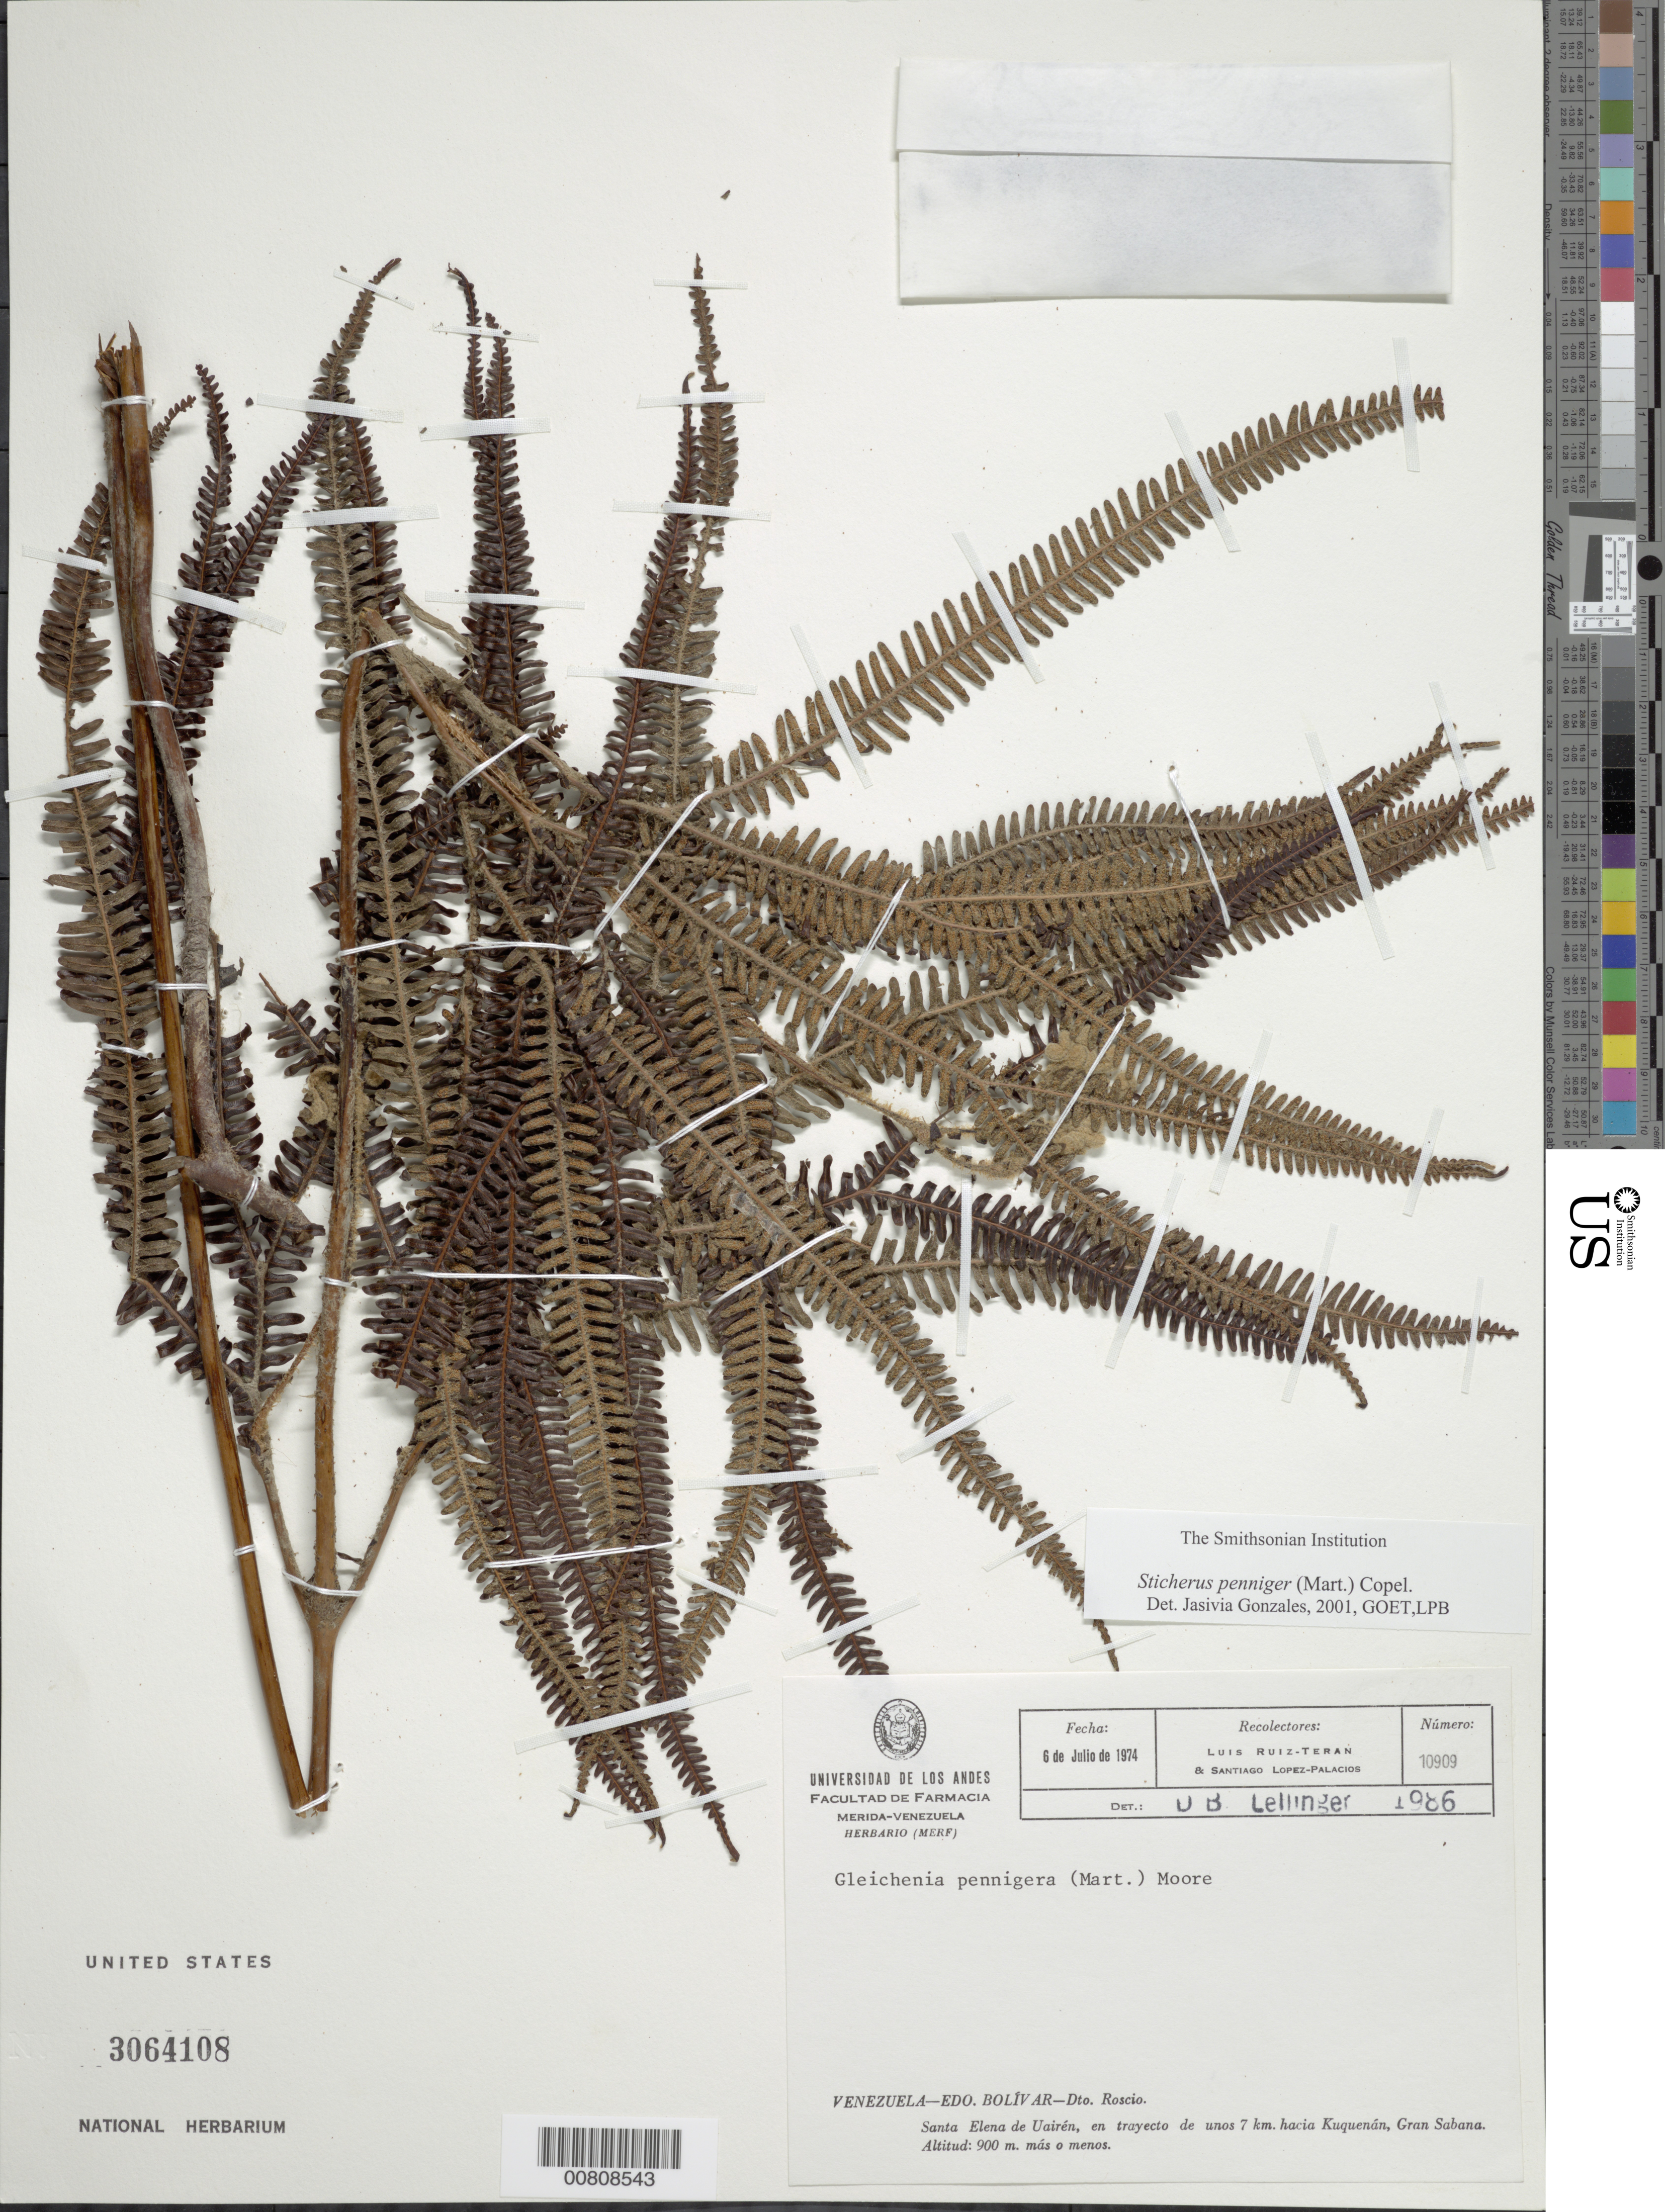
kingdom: Plantae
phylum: Tracheophyta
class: Polypodiopsida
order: Gleicheniales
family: Gleicheniaceae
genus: Sticherus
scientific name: Sticherus pruinosus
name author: (Mart.) Ching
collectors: L. E. Ruíz-Terán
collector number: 10909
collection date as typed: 6-Jul-74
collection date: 1974-07-06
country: Venezuela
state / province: Bolívar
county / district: Roscio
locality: Santa Elena de Uairen, en trayecto de unos 7km hacia Kukenan, Gran Sabana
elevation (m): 900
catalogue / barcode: US 3064108